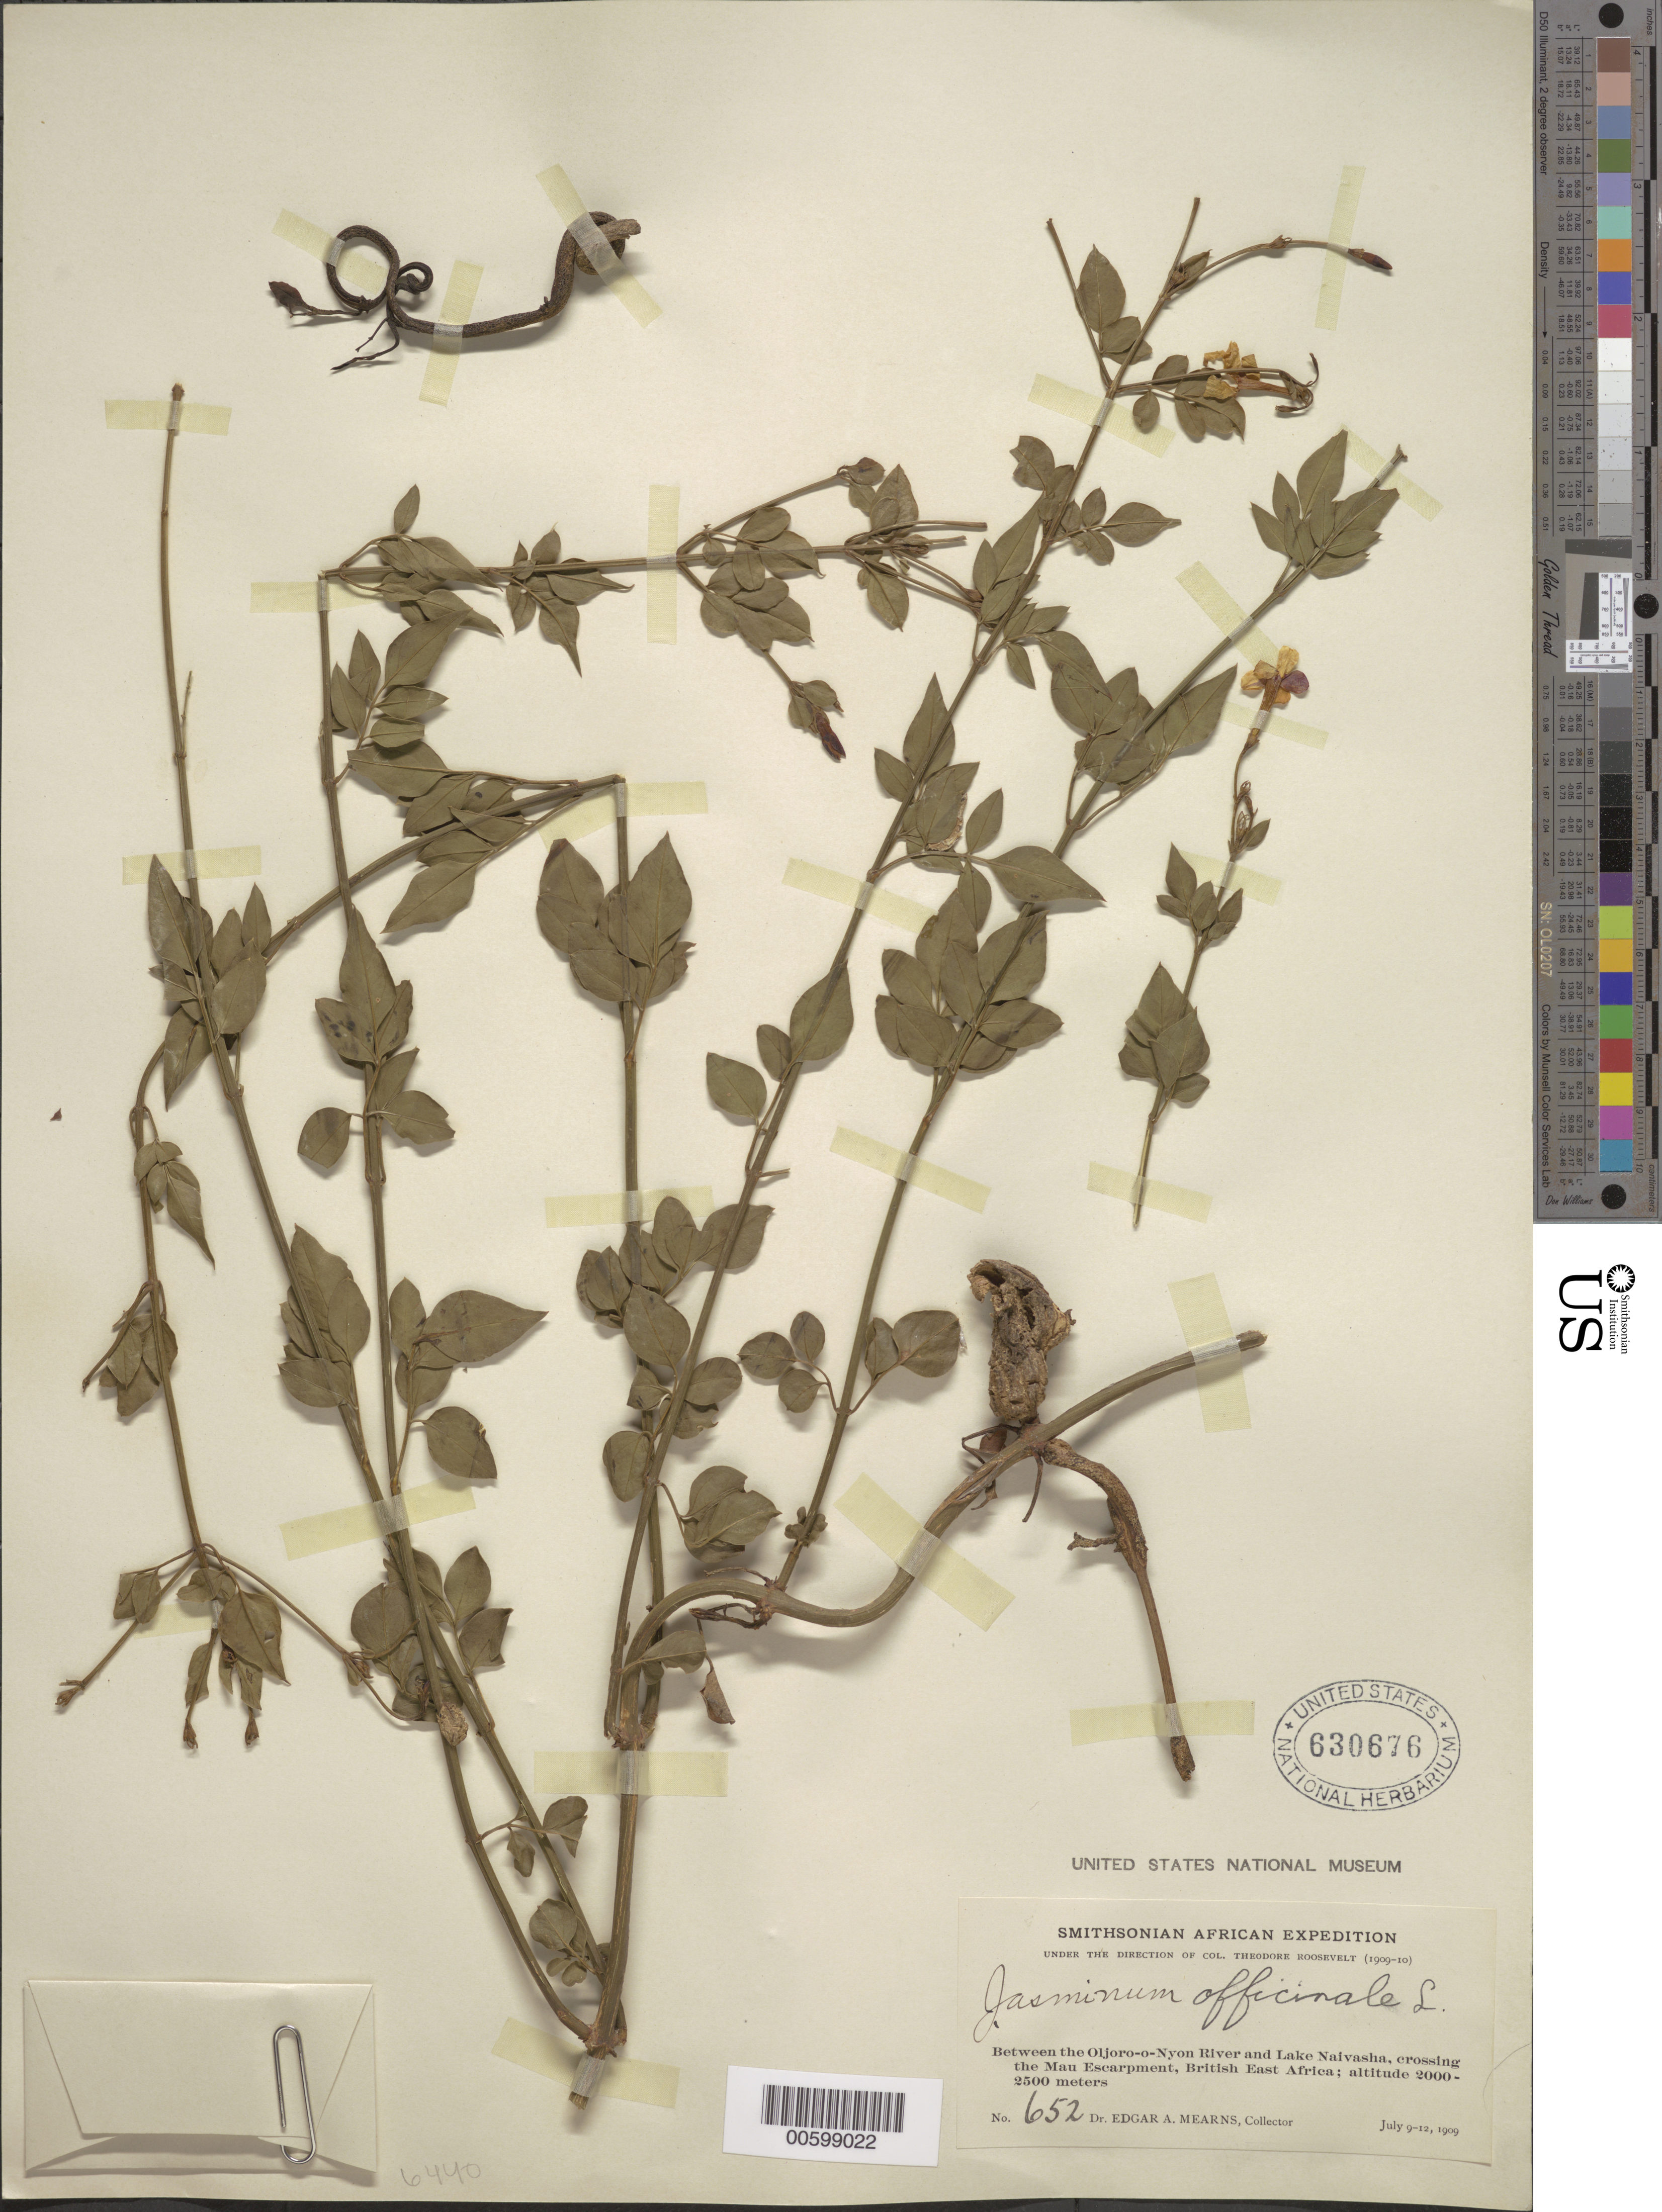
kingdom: Plantae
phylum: Tracheophyta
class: Magnoliopsida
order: Lamiales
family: Oleaceae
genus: Jasminum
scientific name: Jasminum officinale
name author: L.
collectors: E. A. Mearns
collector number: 652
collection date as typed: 09 Jul 1909 to 12 Jul 1909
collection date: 1909-07-09/1909-07-12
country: Kenya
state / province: Nakuru / Narok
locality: Between the Oljoro-o-Nyon river and Lake Naivasha, crossing the Mau Escarpment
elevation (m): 2000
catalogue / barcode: US 630676